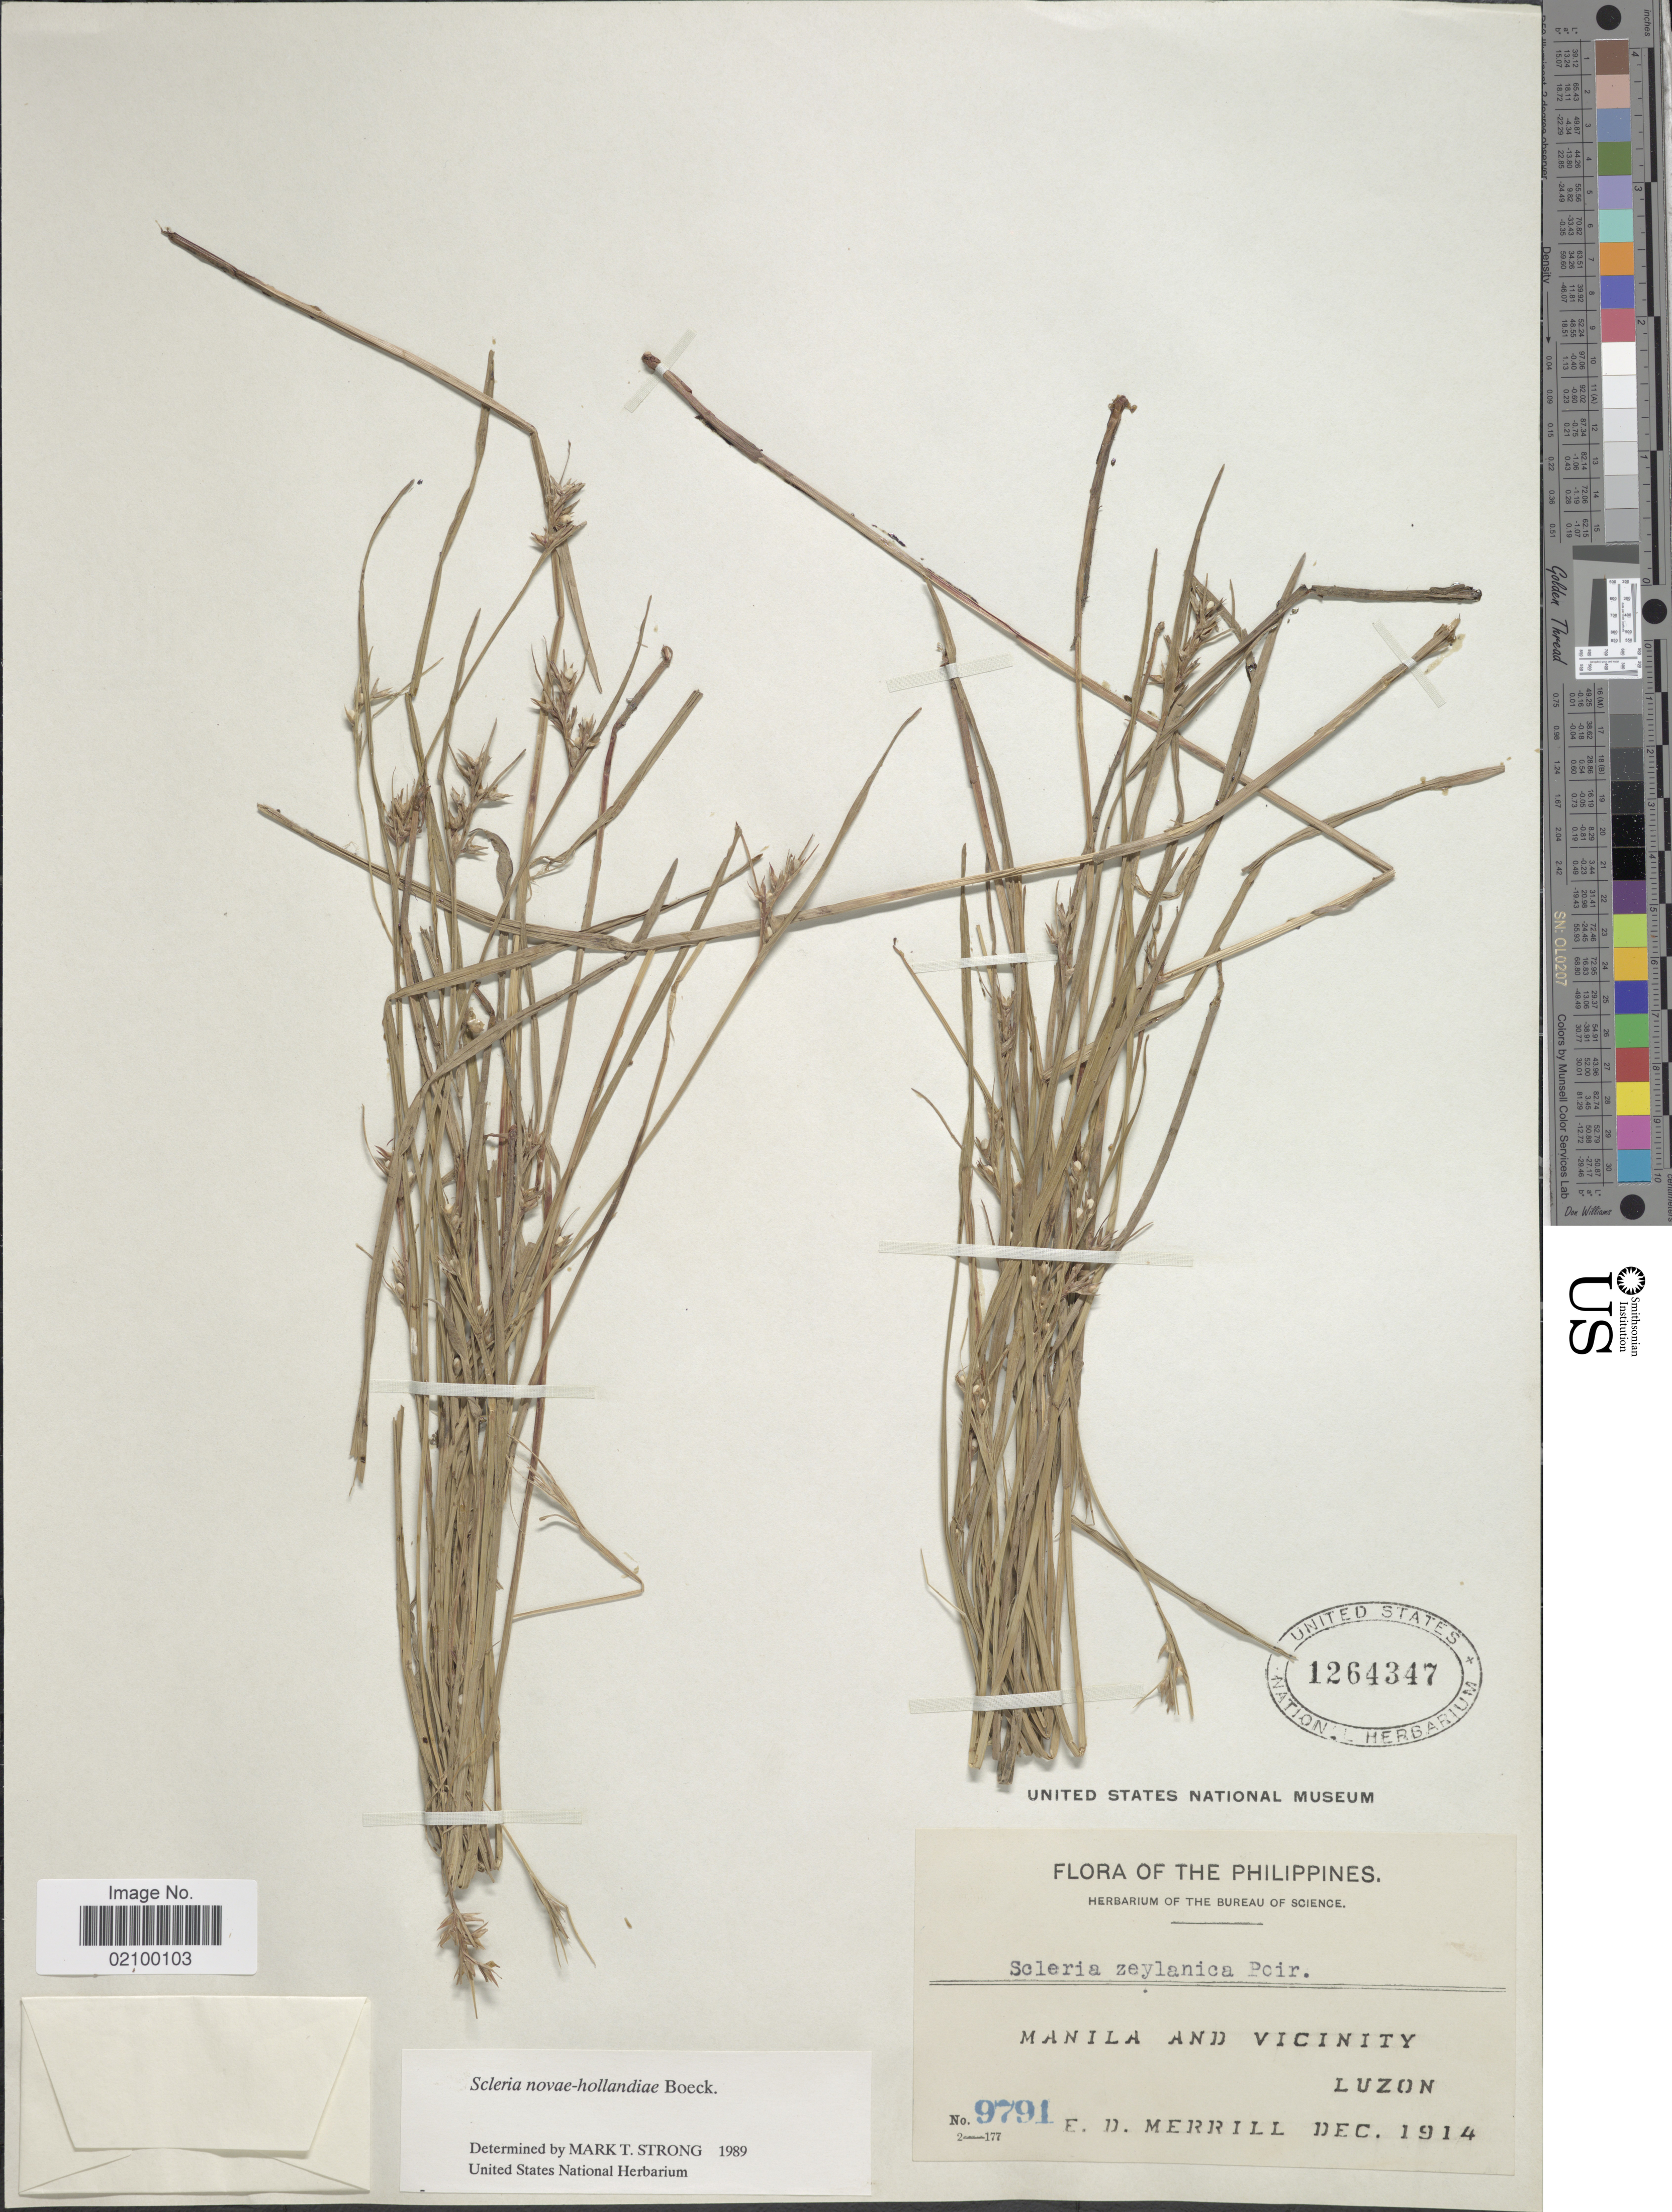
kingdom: Plantae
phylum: Tracheophyta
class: Liliopsida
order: Poales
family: Cyperaceae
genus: Scleria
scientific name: Scleria novae-hollandiae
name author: Boeckeler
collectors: E. D. Merrill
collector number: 9791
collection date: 1914-12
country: Philippines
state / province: National Capital Region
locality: Manila and Vicinity, Luzon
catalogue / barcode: US 1264347